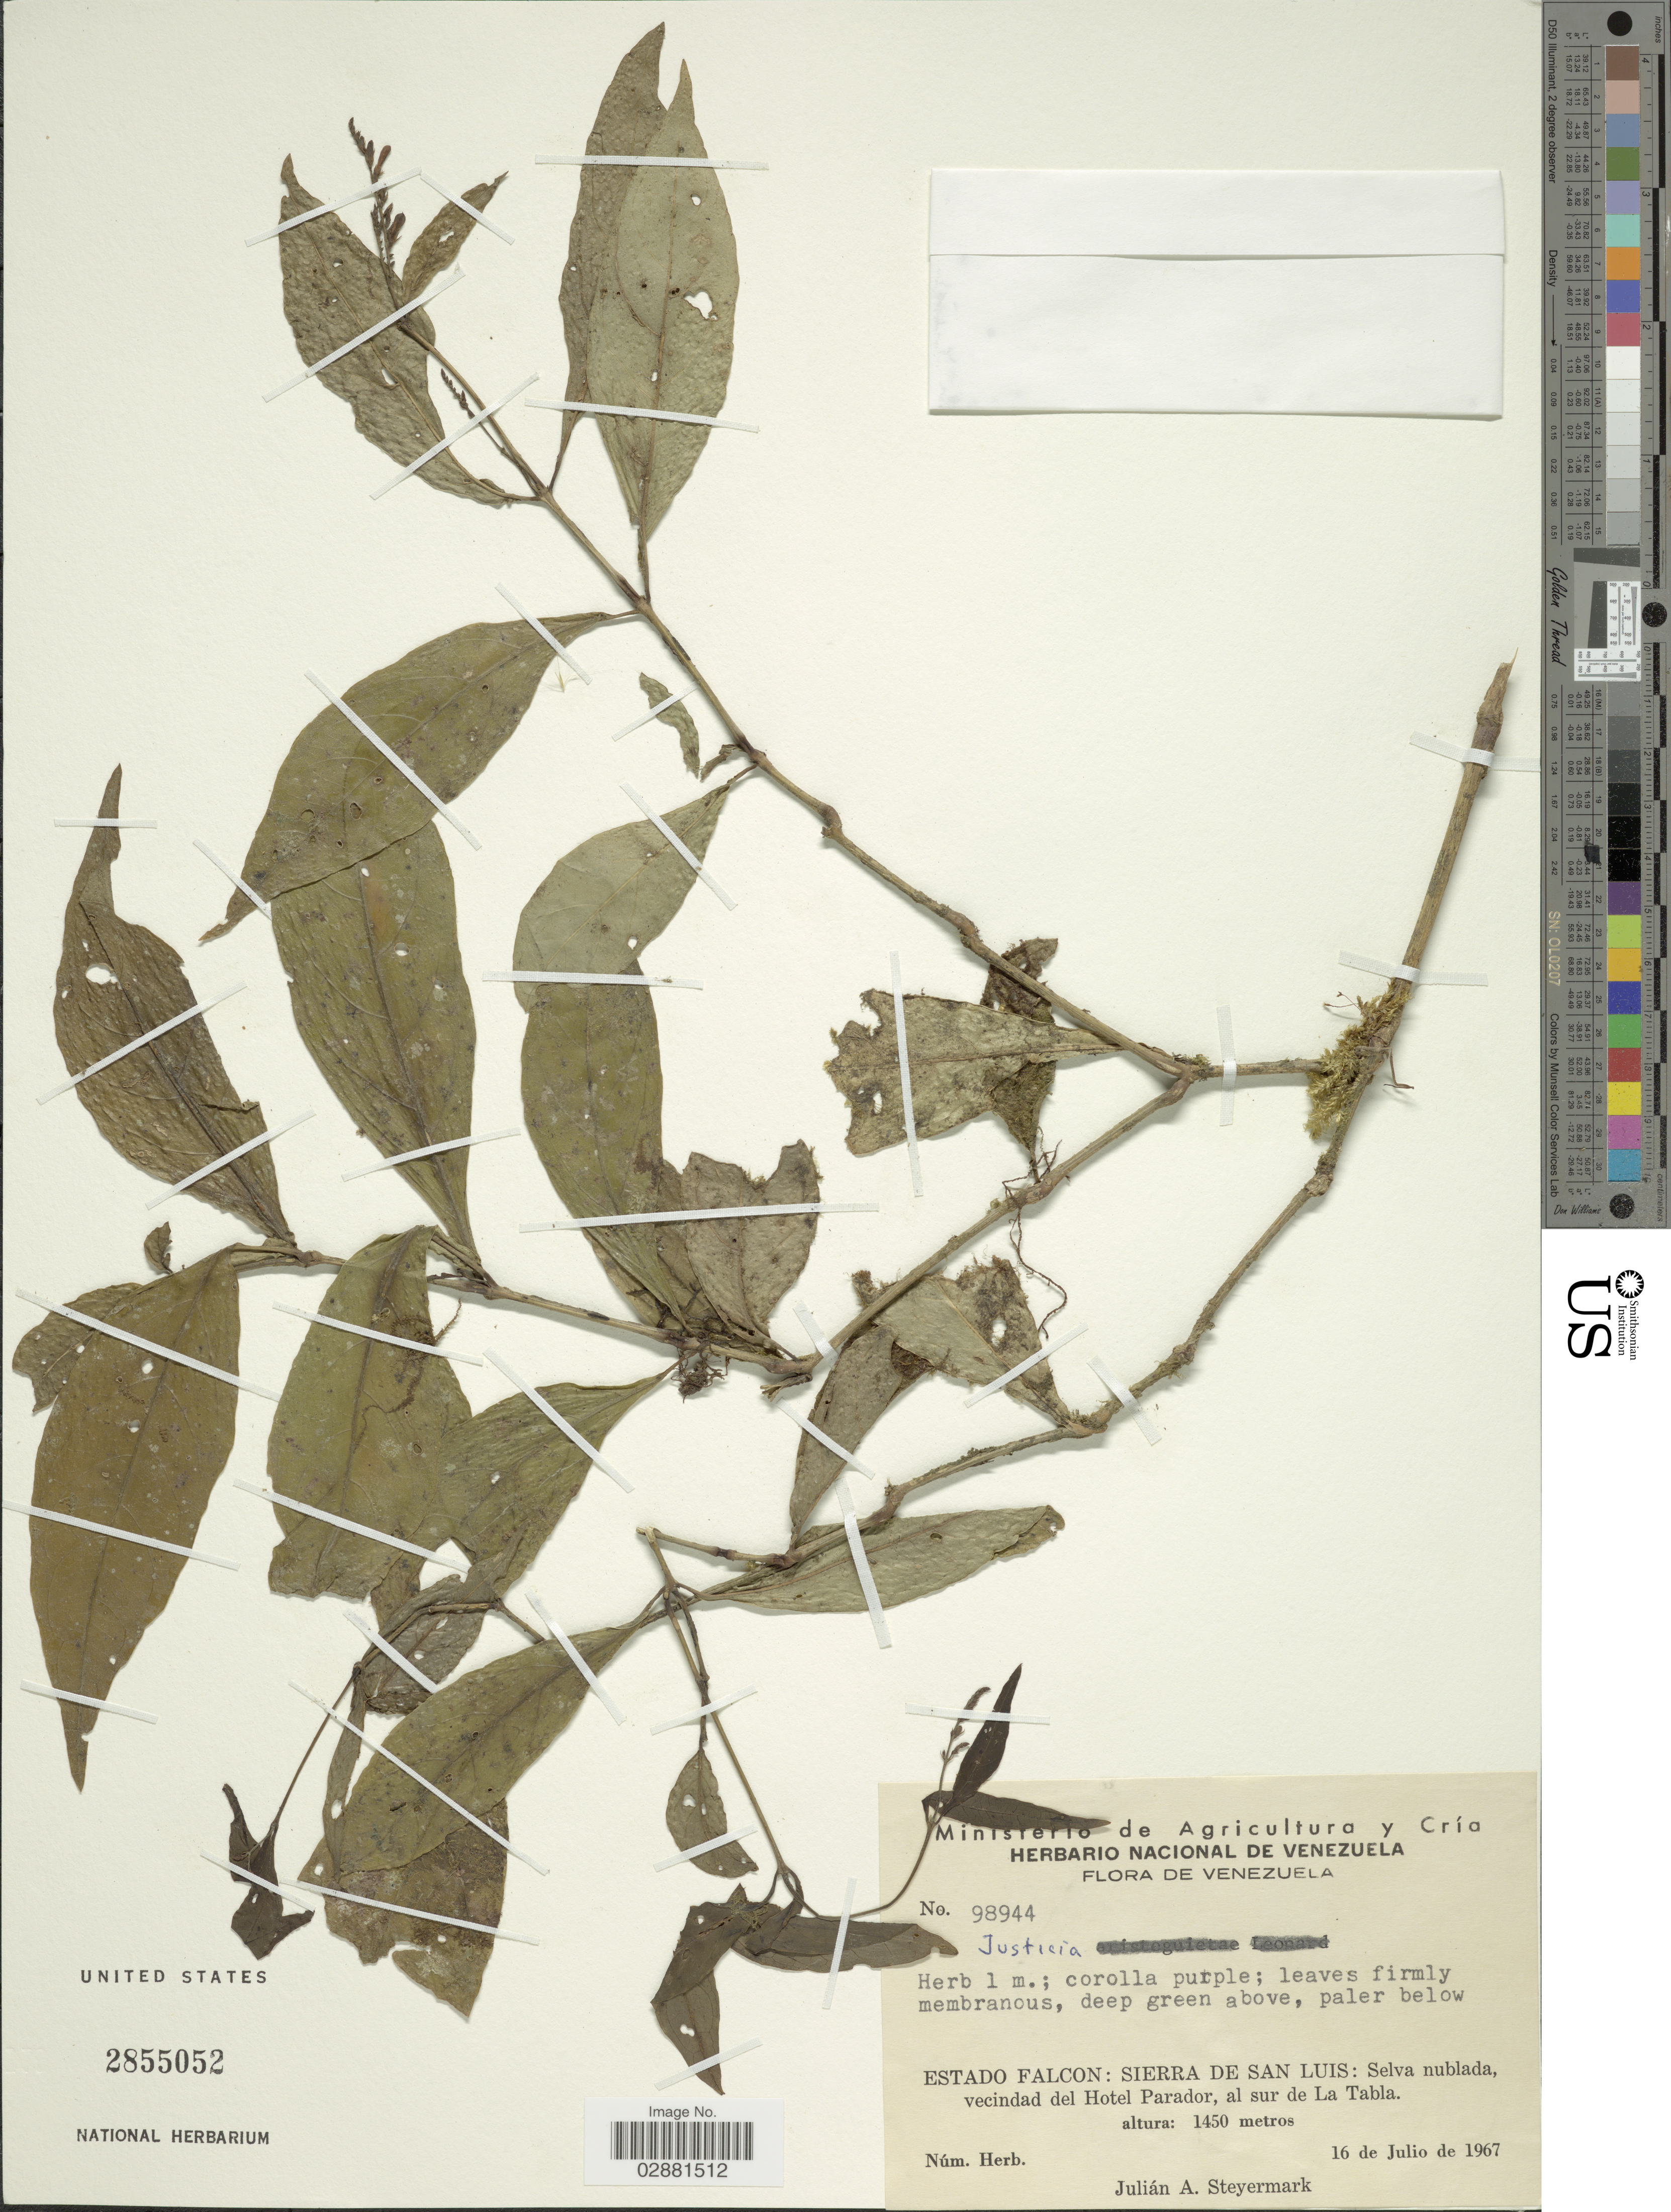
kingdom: Plantae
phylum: Tracheophyta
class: Magnoliopsida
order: Lamiales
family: Acanthaceae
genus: Justicia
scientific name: Justicia sp.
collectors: J. Steyermark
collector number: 98944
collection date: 1967-07-16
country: Venezuela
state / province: Falcón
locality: Sierra De San Luis: Selva nublada, vecindad del Hotel Parador, al sur de la Tabla.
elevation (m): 1450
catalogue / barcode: US 2855052